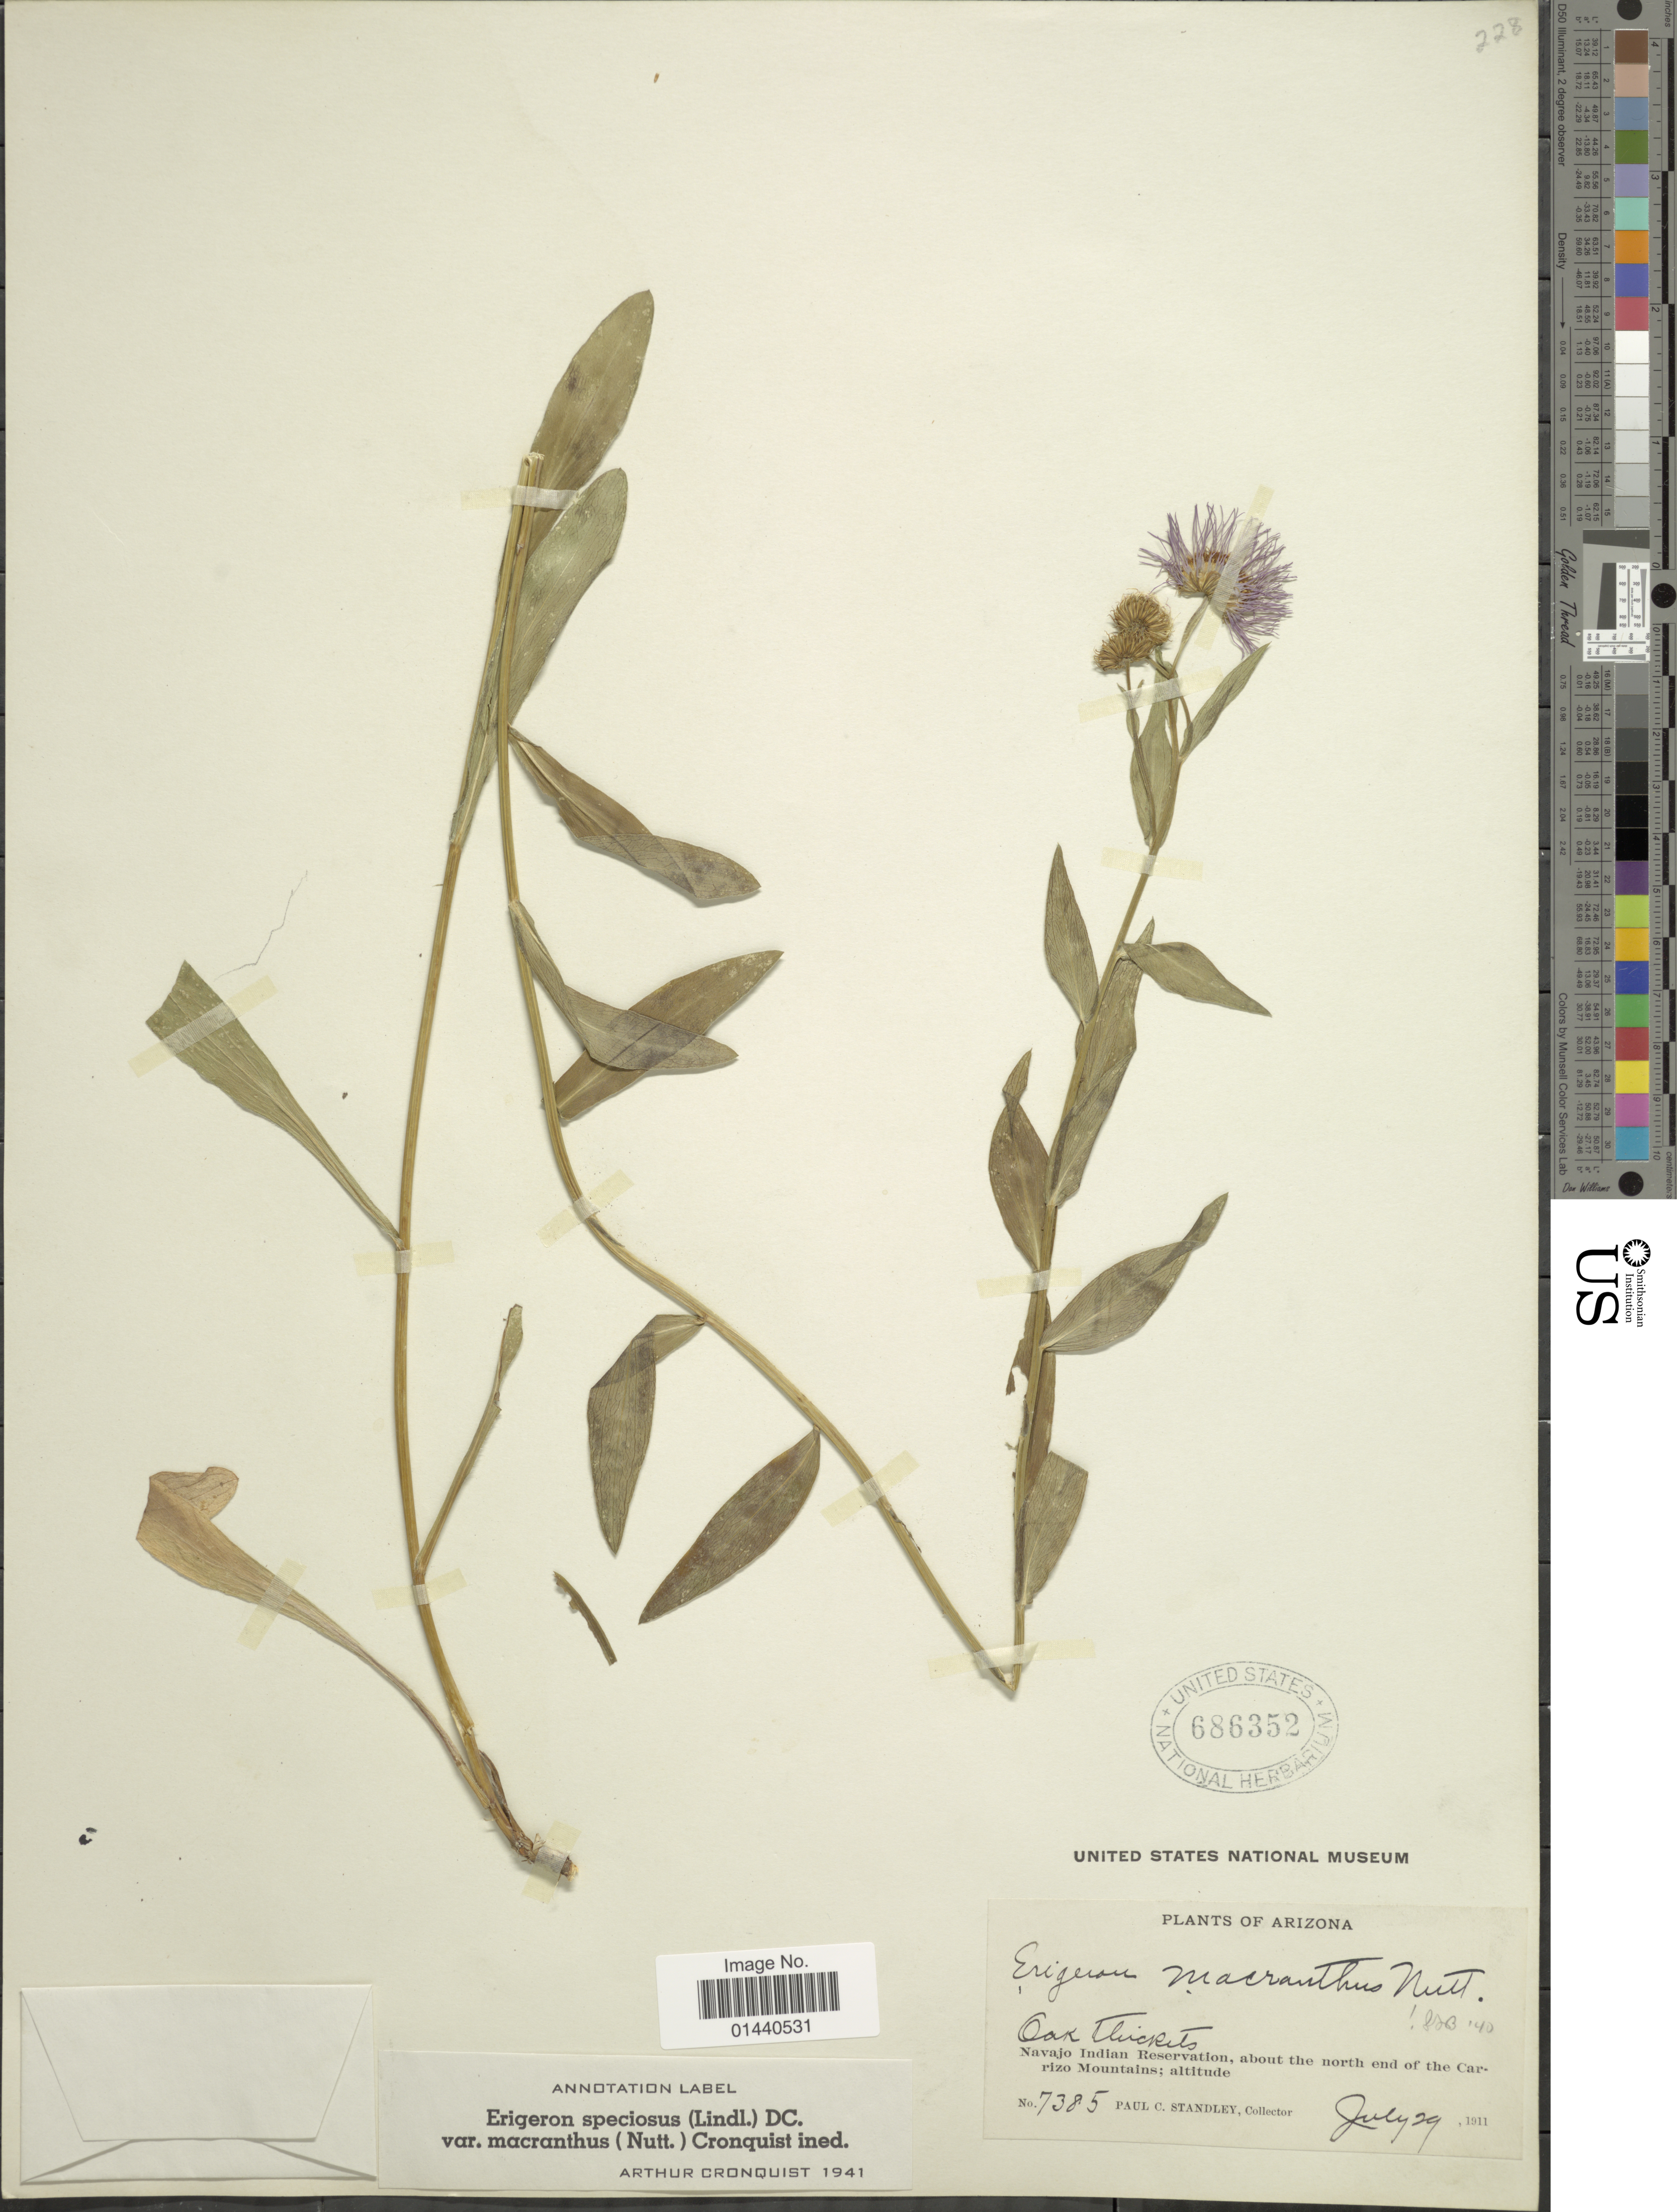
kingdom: Plantae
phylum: Tracheophyta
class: Magnoliopsida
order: Asterales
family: Asteraceae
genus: Erigeron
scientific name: Erigeron speciosus var. macranthus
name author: (Nutt.) Cronq.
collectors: P. C. Standley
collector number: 7385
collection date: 1911-07-29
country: United States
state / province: Arizona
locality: Navajo Indian Reservation, about the north end of the Carizo Mountains.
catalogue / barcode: US 686352